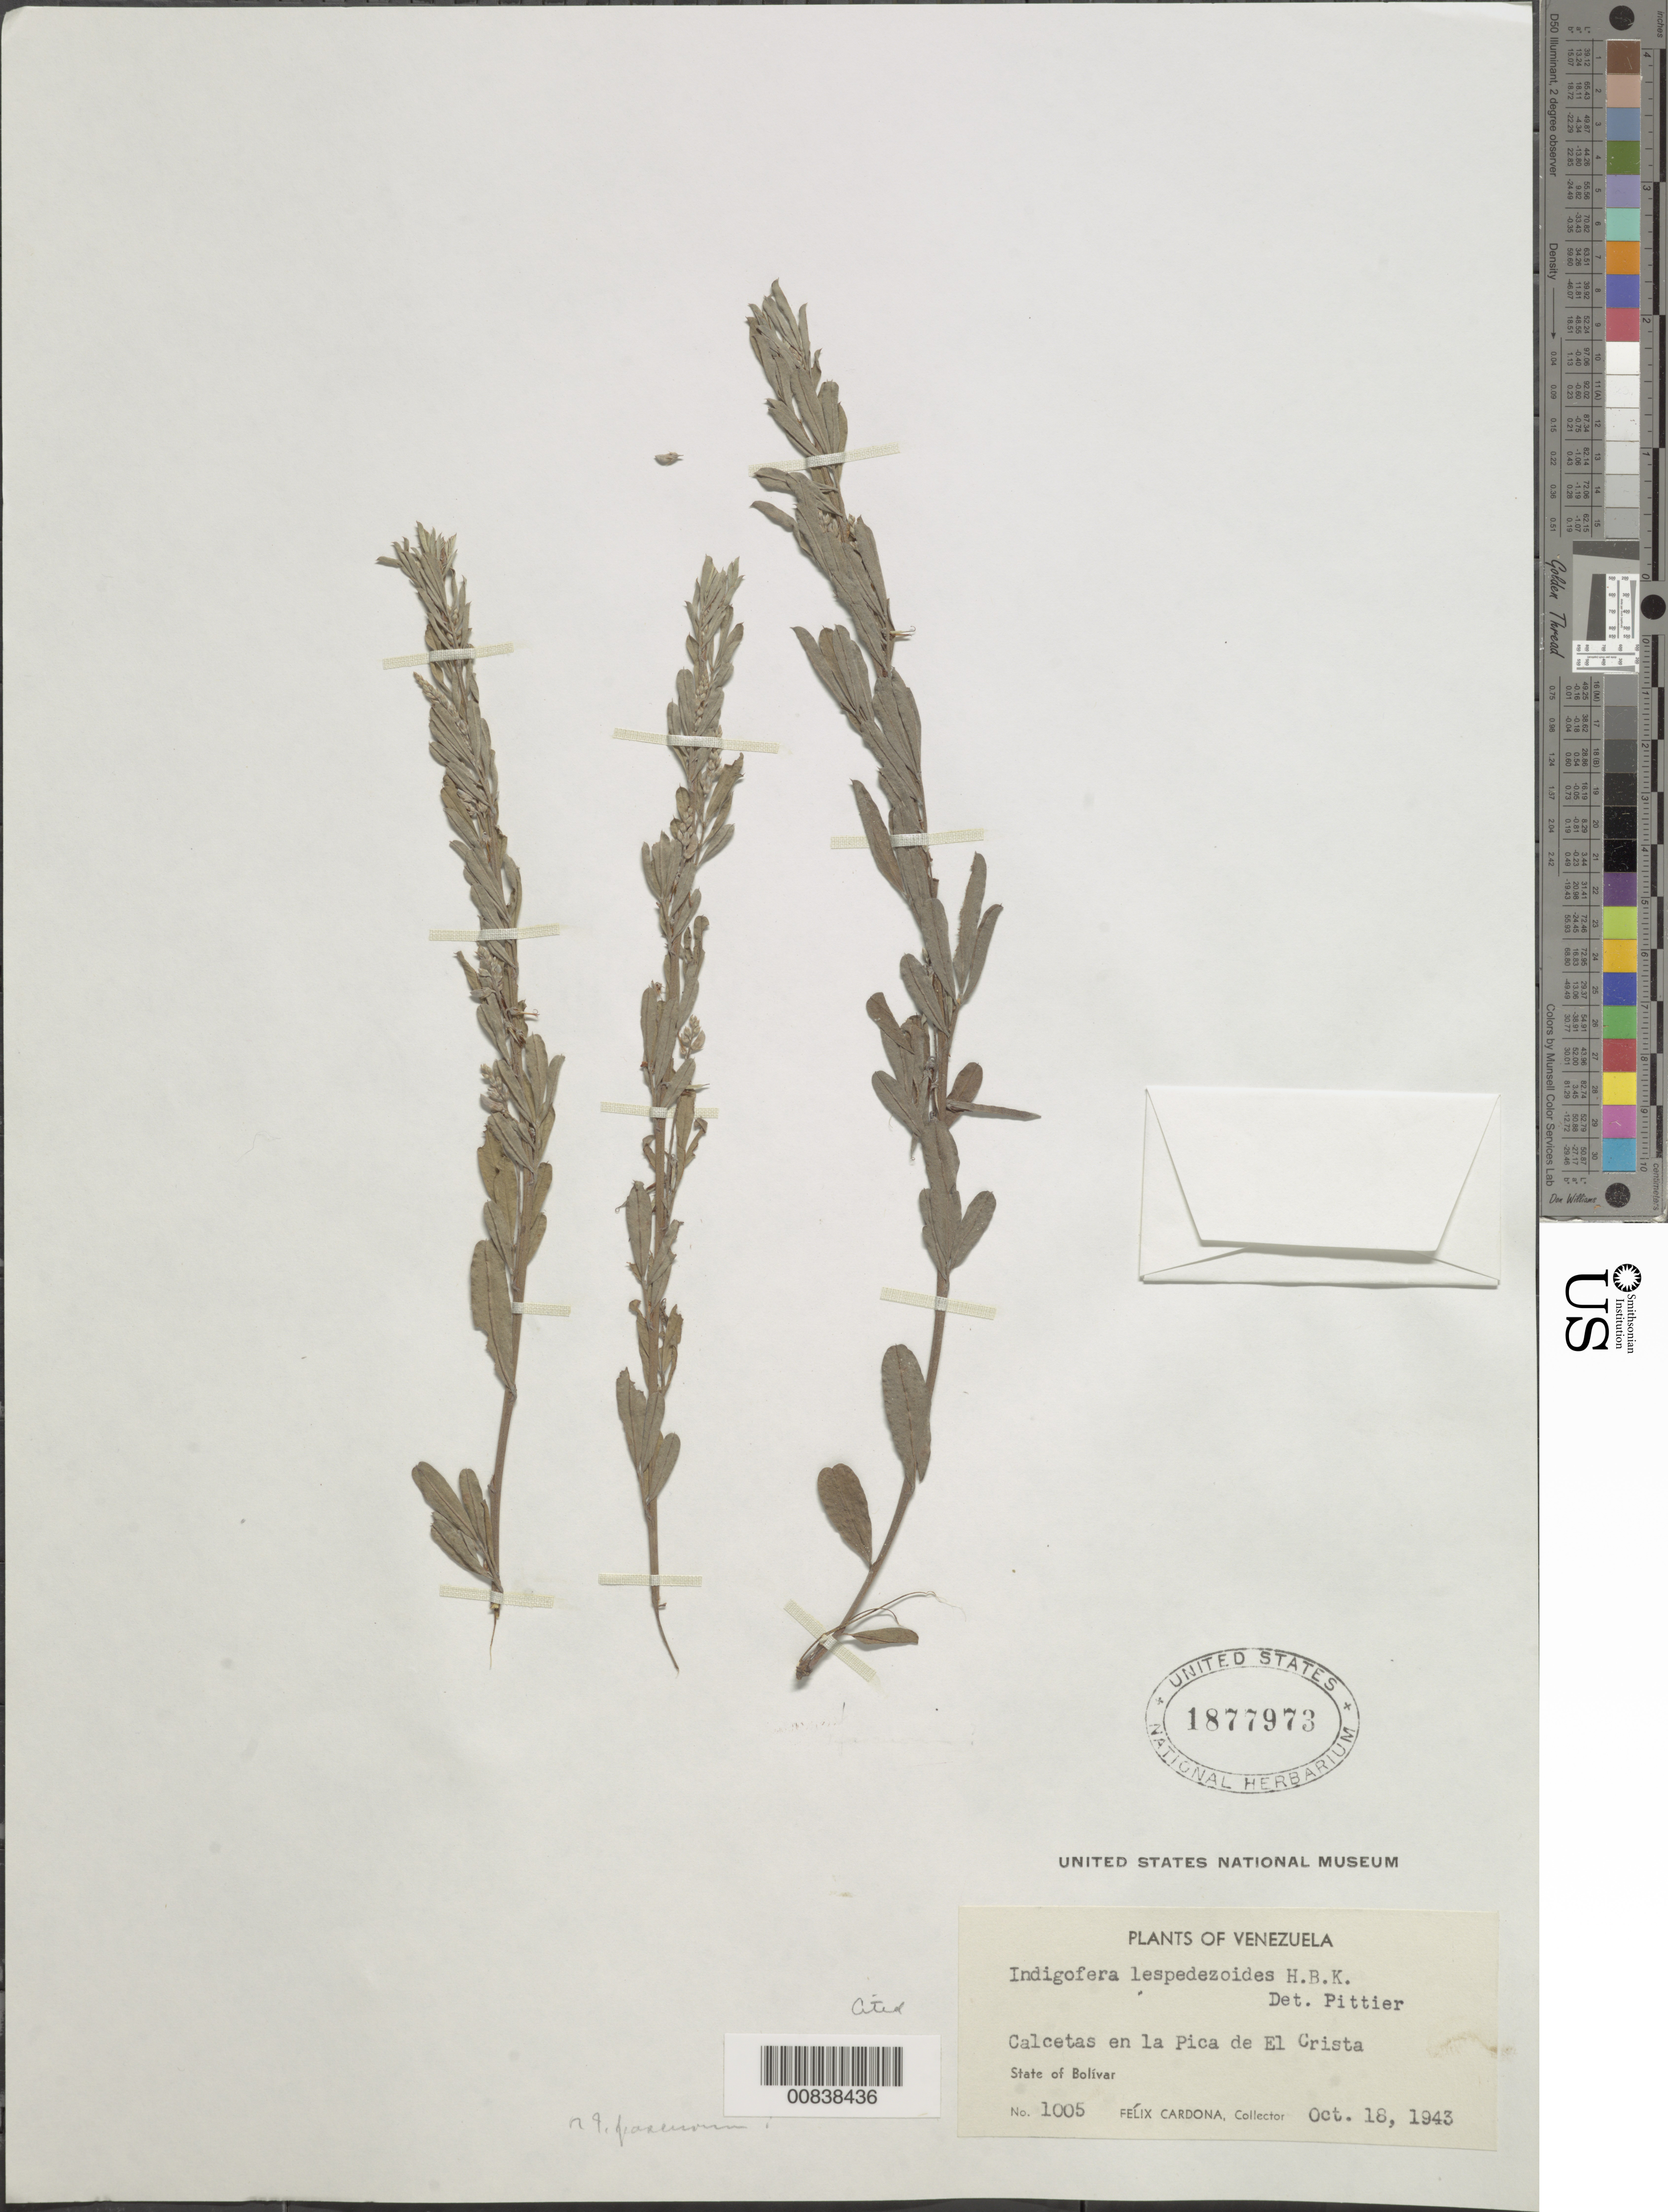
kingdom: Plantae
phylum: Tracheophyta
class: Magnoliopsida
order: Fabales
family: Fabaceae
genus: Indigofera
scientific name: Indigofera lespedezioides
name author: Kunth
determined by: Pittier, Henri F.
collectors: F. Cardona Puig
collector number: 1005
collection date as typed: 18-Oct-43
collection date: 1943-10-18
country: Venezuela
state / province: Bolívar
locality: Pica de El Cristo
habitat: Calcetas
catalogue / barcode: US 1877973